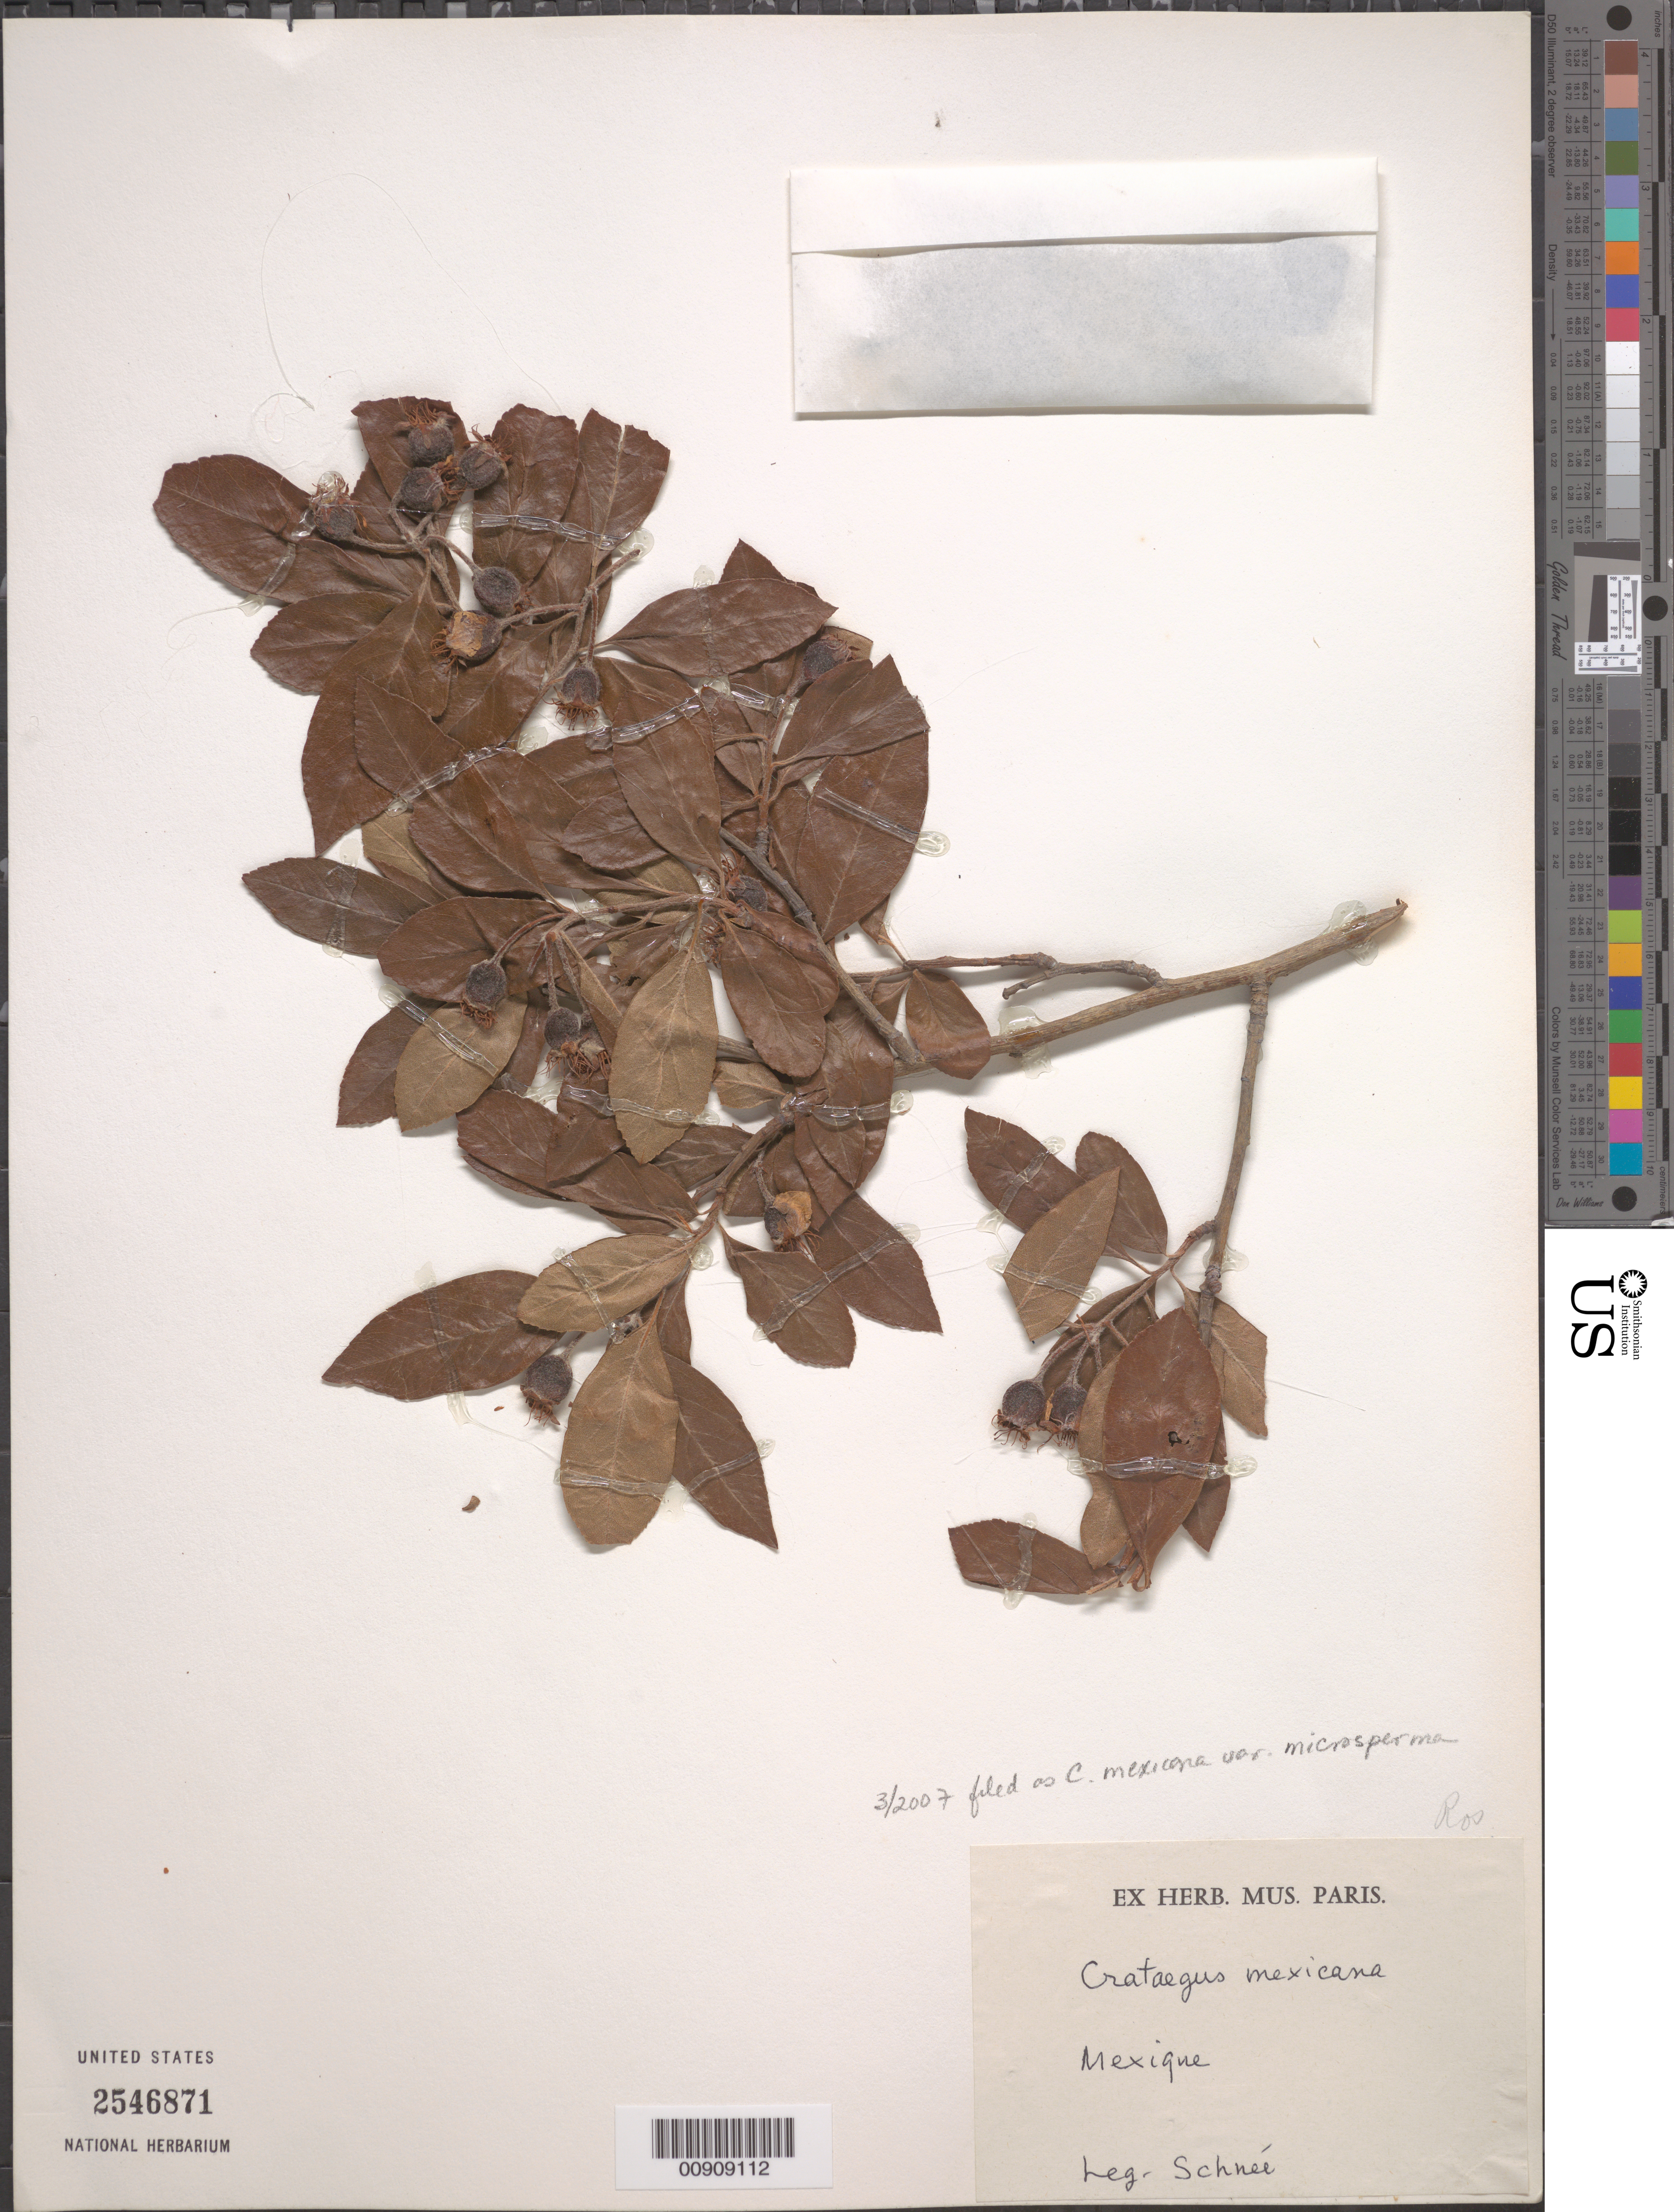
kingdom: Plantae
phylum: Tracheophyta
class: Magnoliopsida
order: Rosales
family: Rosaceae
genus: Crataegus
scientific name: Crataegus mexicana var. microsperma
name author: Eggl.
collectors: -- Schnée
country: Mexico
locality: Mexique.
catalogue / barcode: US 2546871